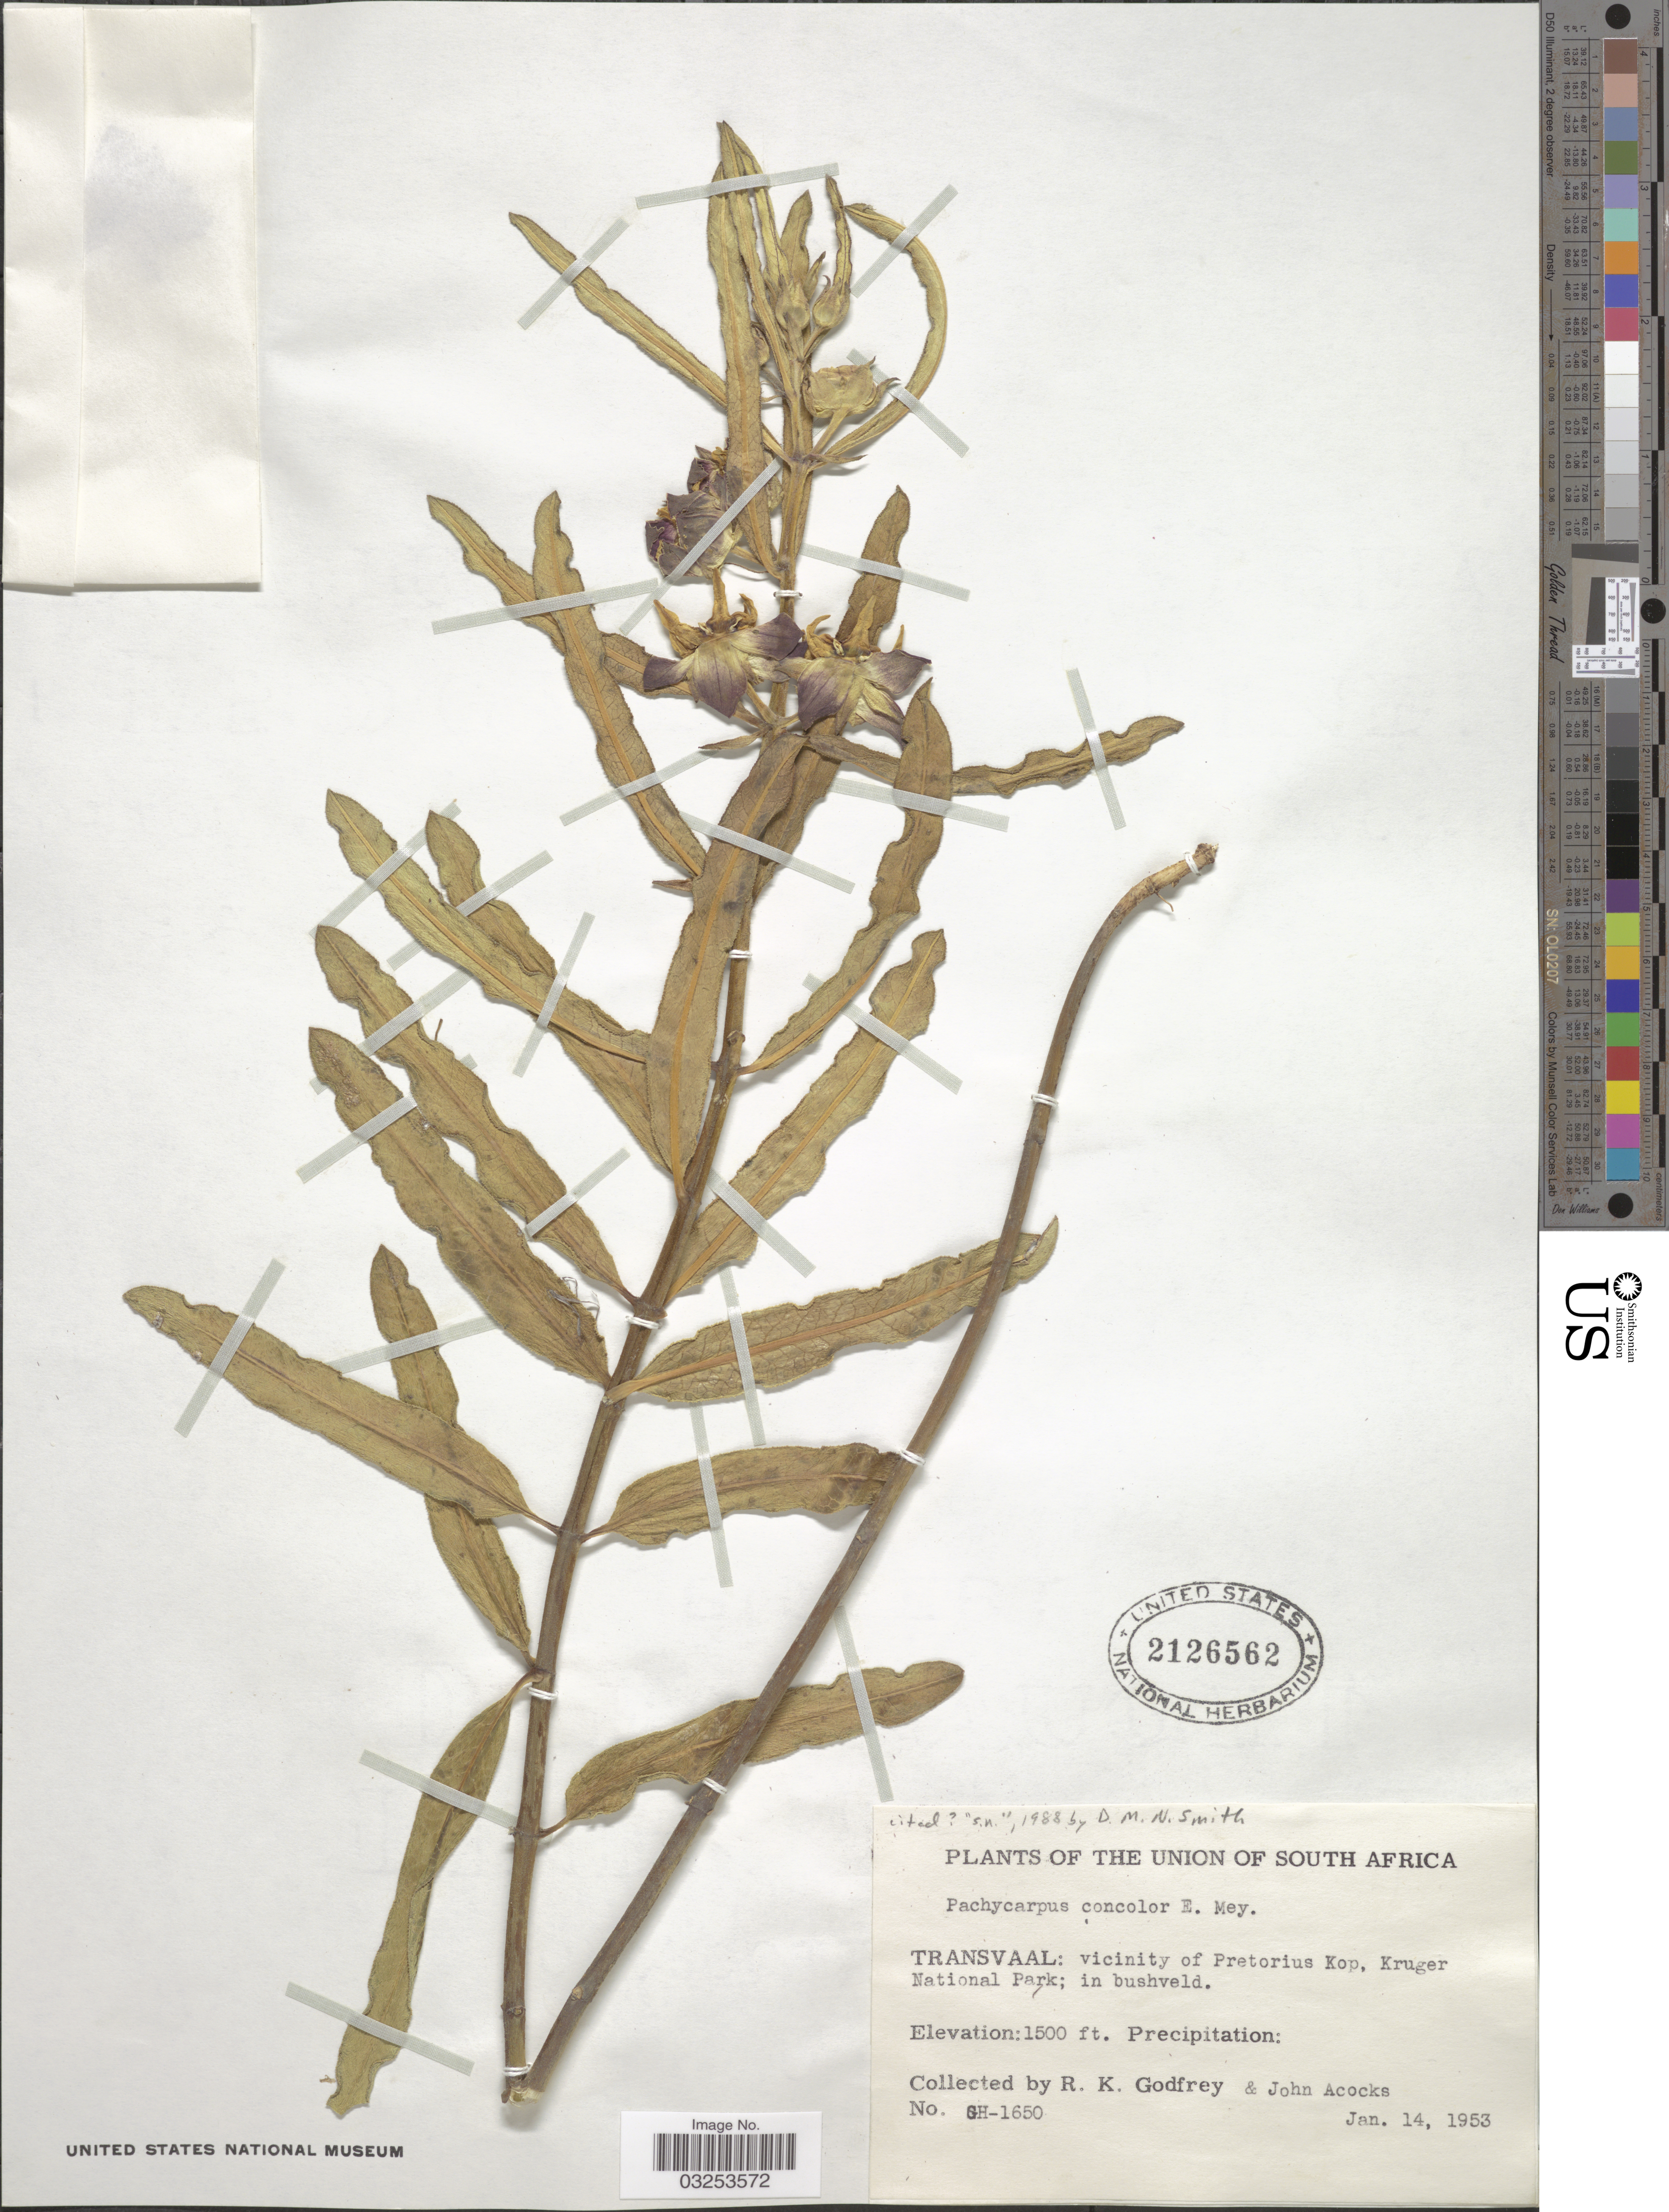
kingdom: Plantae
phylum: Tracheophyta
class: Magnoliopsida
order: Gentianales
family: Apocynaceae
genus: Pachycarpus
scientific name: Pachycarpus concolor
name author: E. Mey.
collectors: R. K. Godfrey & J. P. Acocks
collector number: GH-1650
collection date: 1953-01-14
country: South Africa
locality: The Union of South Africa. Transvaal: vicinity of Pretorius Kop, Kruger National Park; in bushveld.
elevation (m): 457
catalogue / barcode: US 2126562